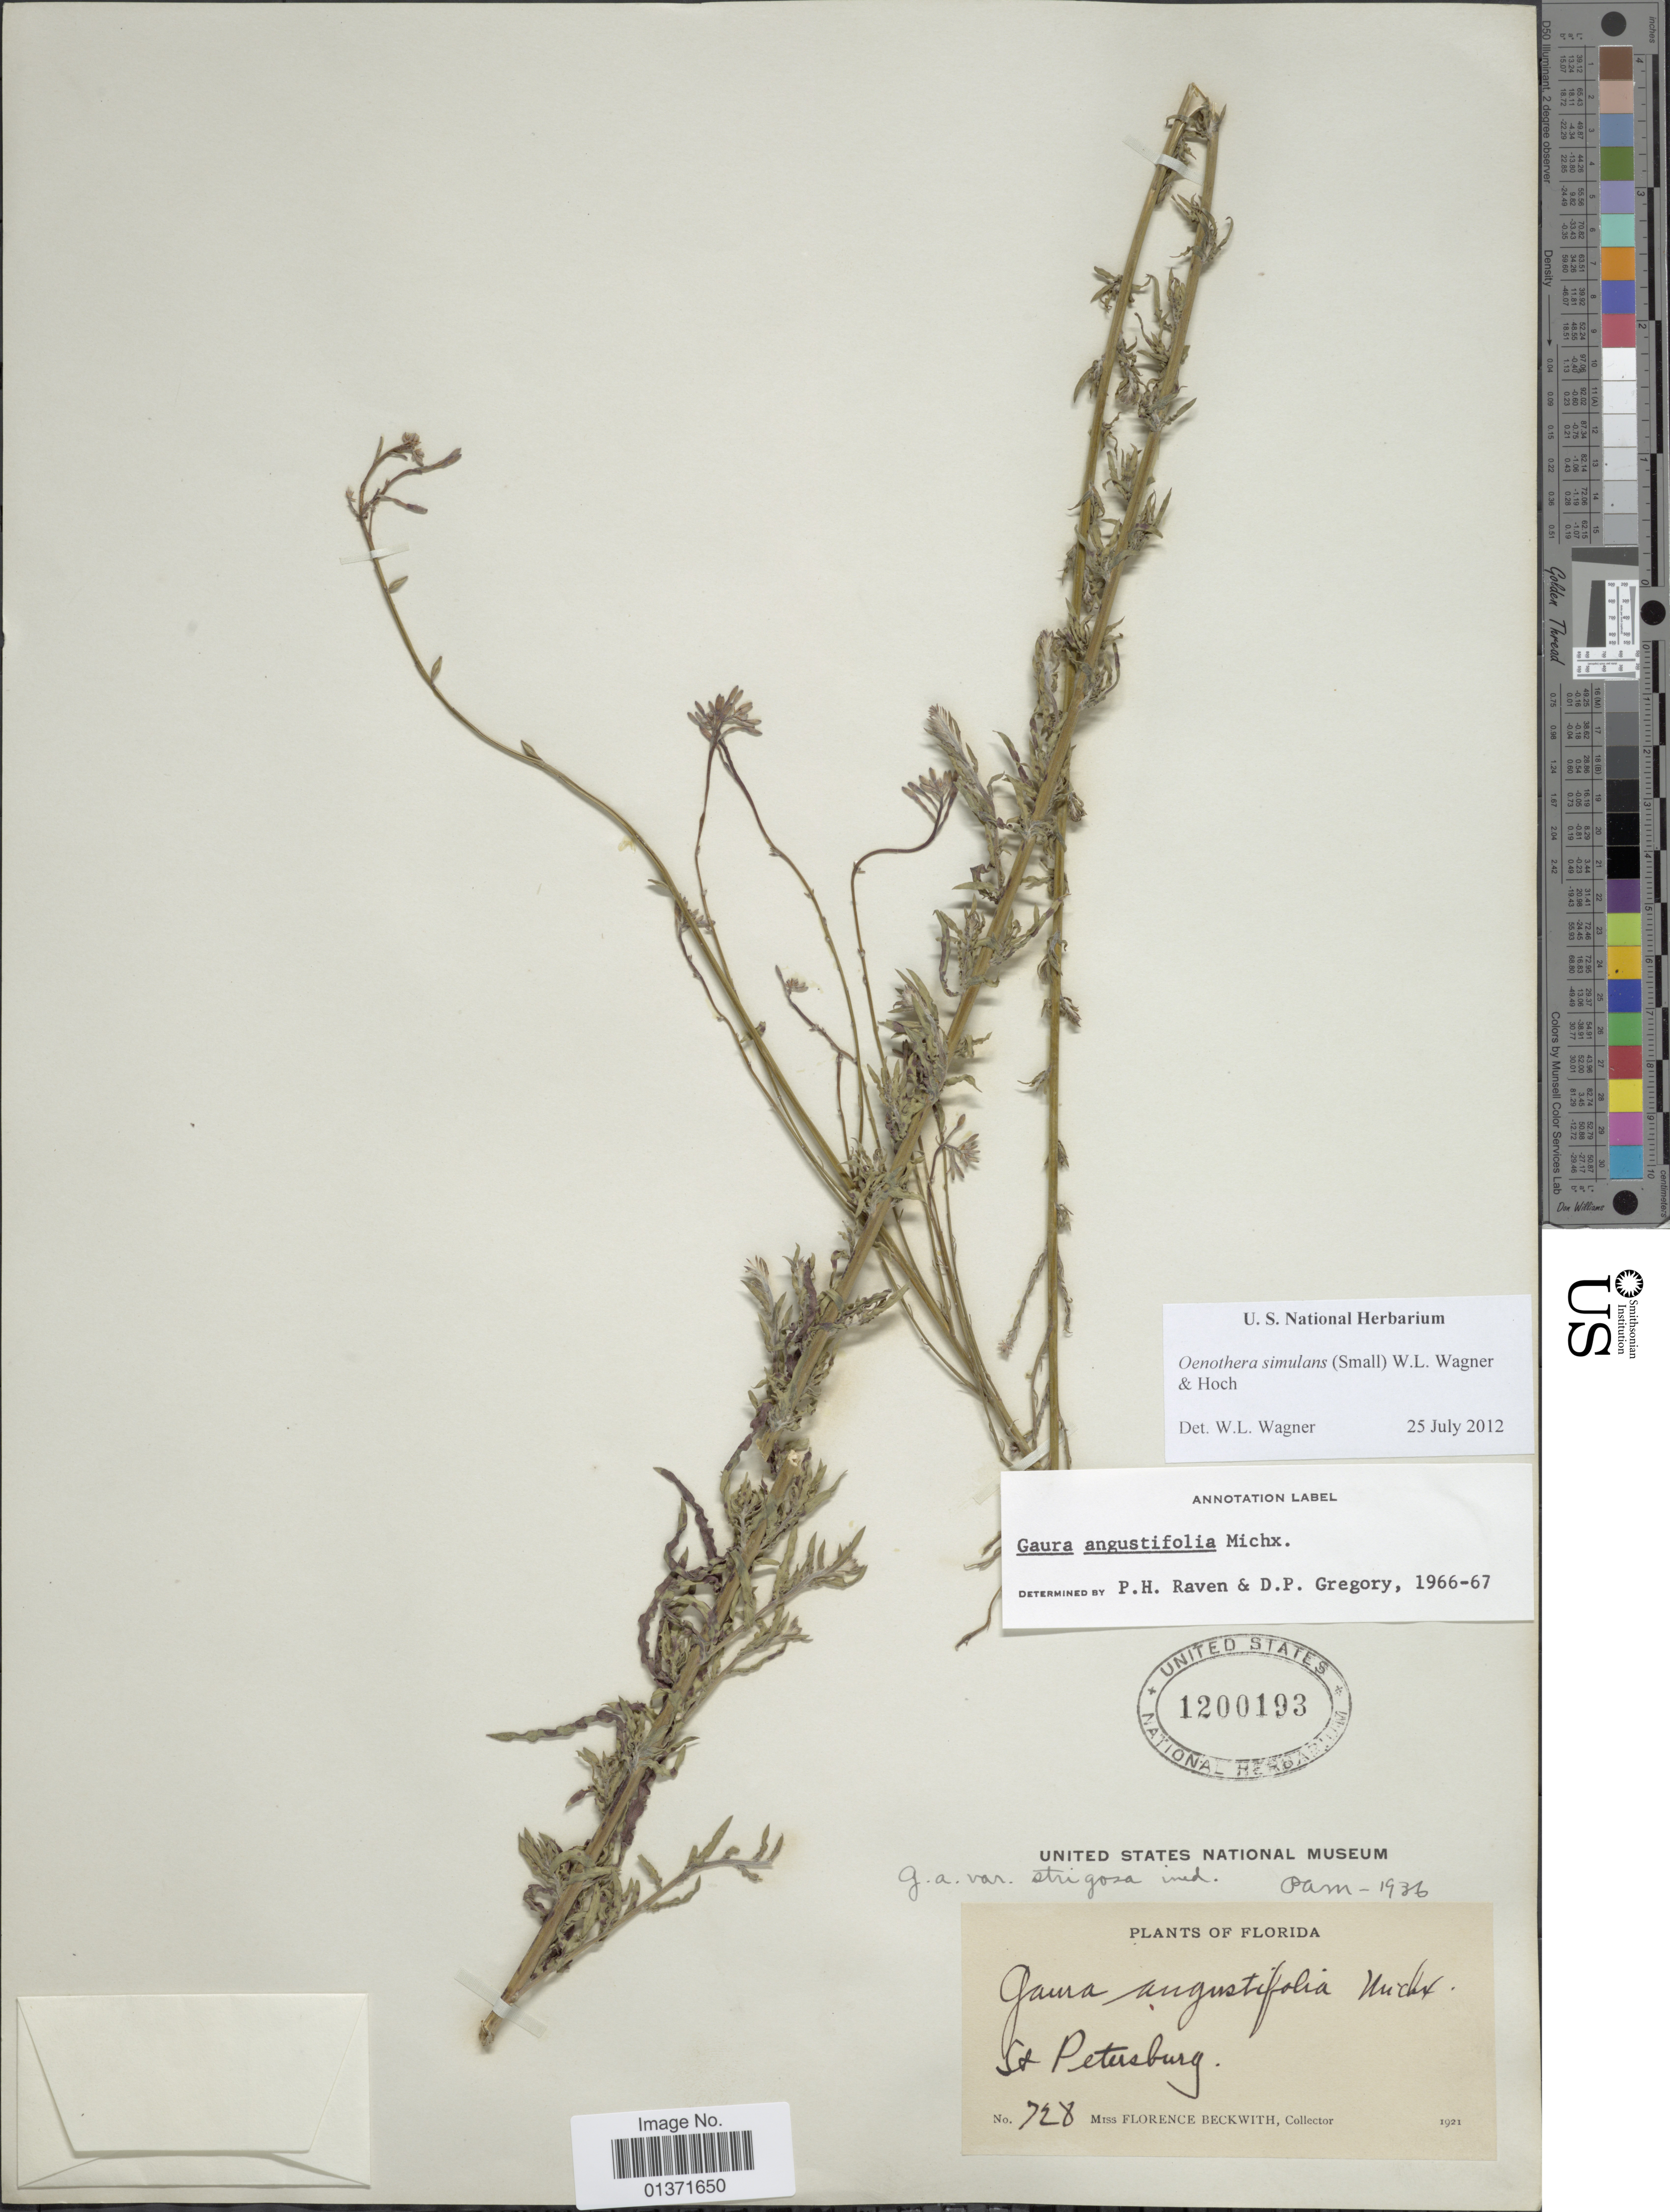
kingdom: Plantae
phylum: Tracheophyta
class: Magnoliopsida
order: Myrtales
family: Onagraceae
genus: Oenothera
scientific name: Oenothera simulans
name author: Michx.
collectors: F. Beckwith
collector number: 728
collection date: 1921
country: United States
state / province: Florida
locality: Florida, St. Petersburg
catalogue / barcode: US 1200193